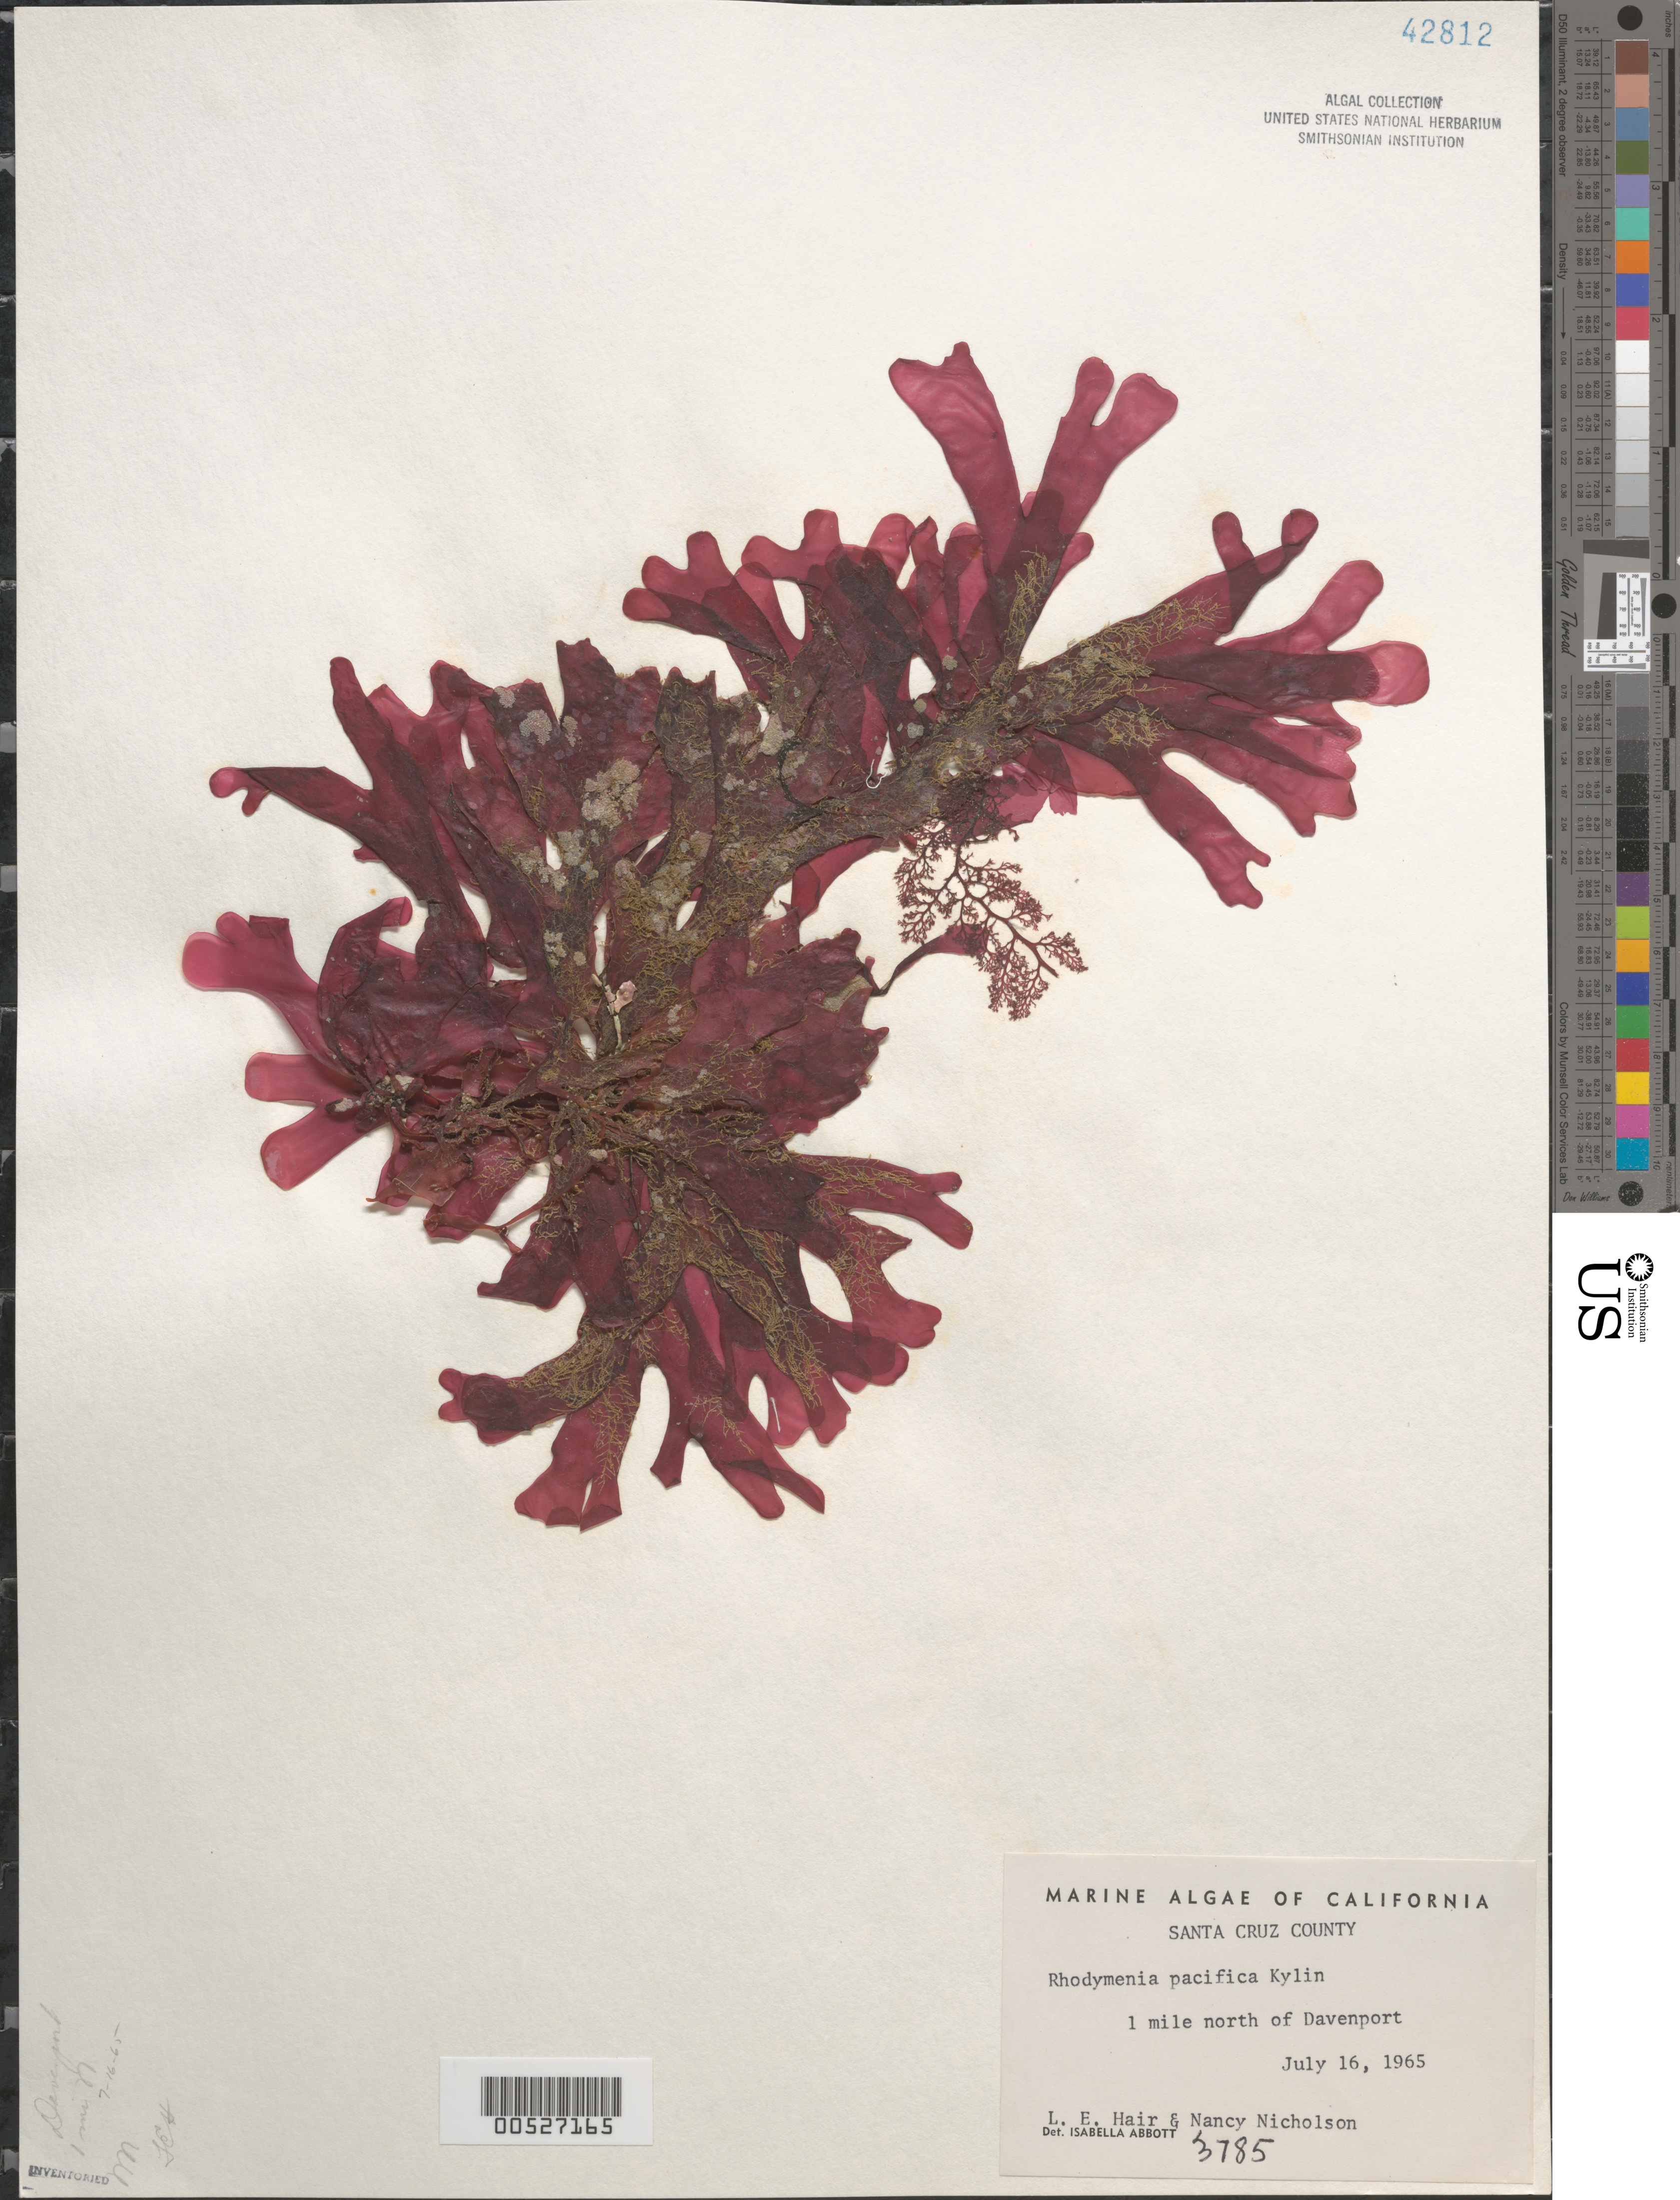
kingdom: Plantae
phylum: Rhodophyta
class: Florideophyceae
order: Rhodymeniales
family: Rhodymeniaceae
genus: Rhodymenia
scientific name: Rhodymenia pacifica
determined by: Abbott, Isabella A.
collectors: L. Hair & N. Nicholson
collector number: IAA 3785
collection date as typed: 16 Jul 1965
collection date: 1965-07-16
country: United States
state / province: California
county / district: Santa Cruz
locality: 1 mile north of Davenport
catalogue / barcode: US 42812